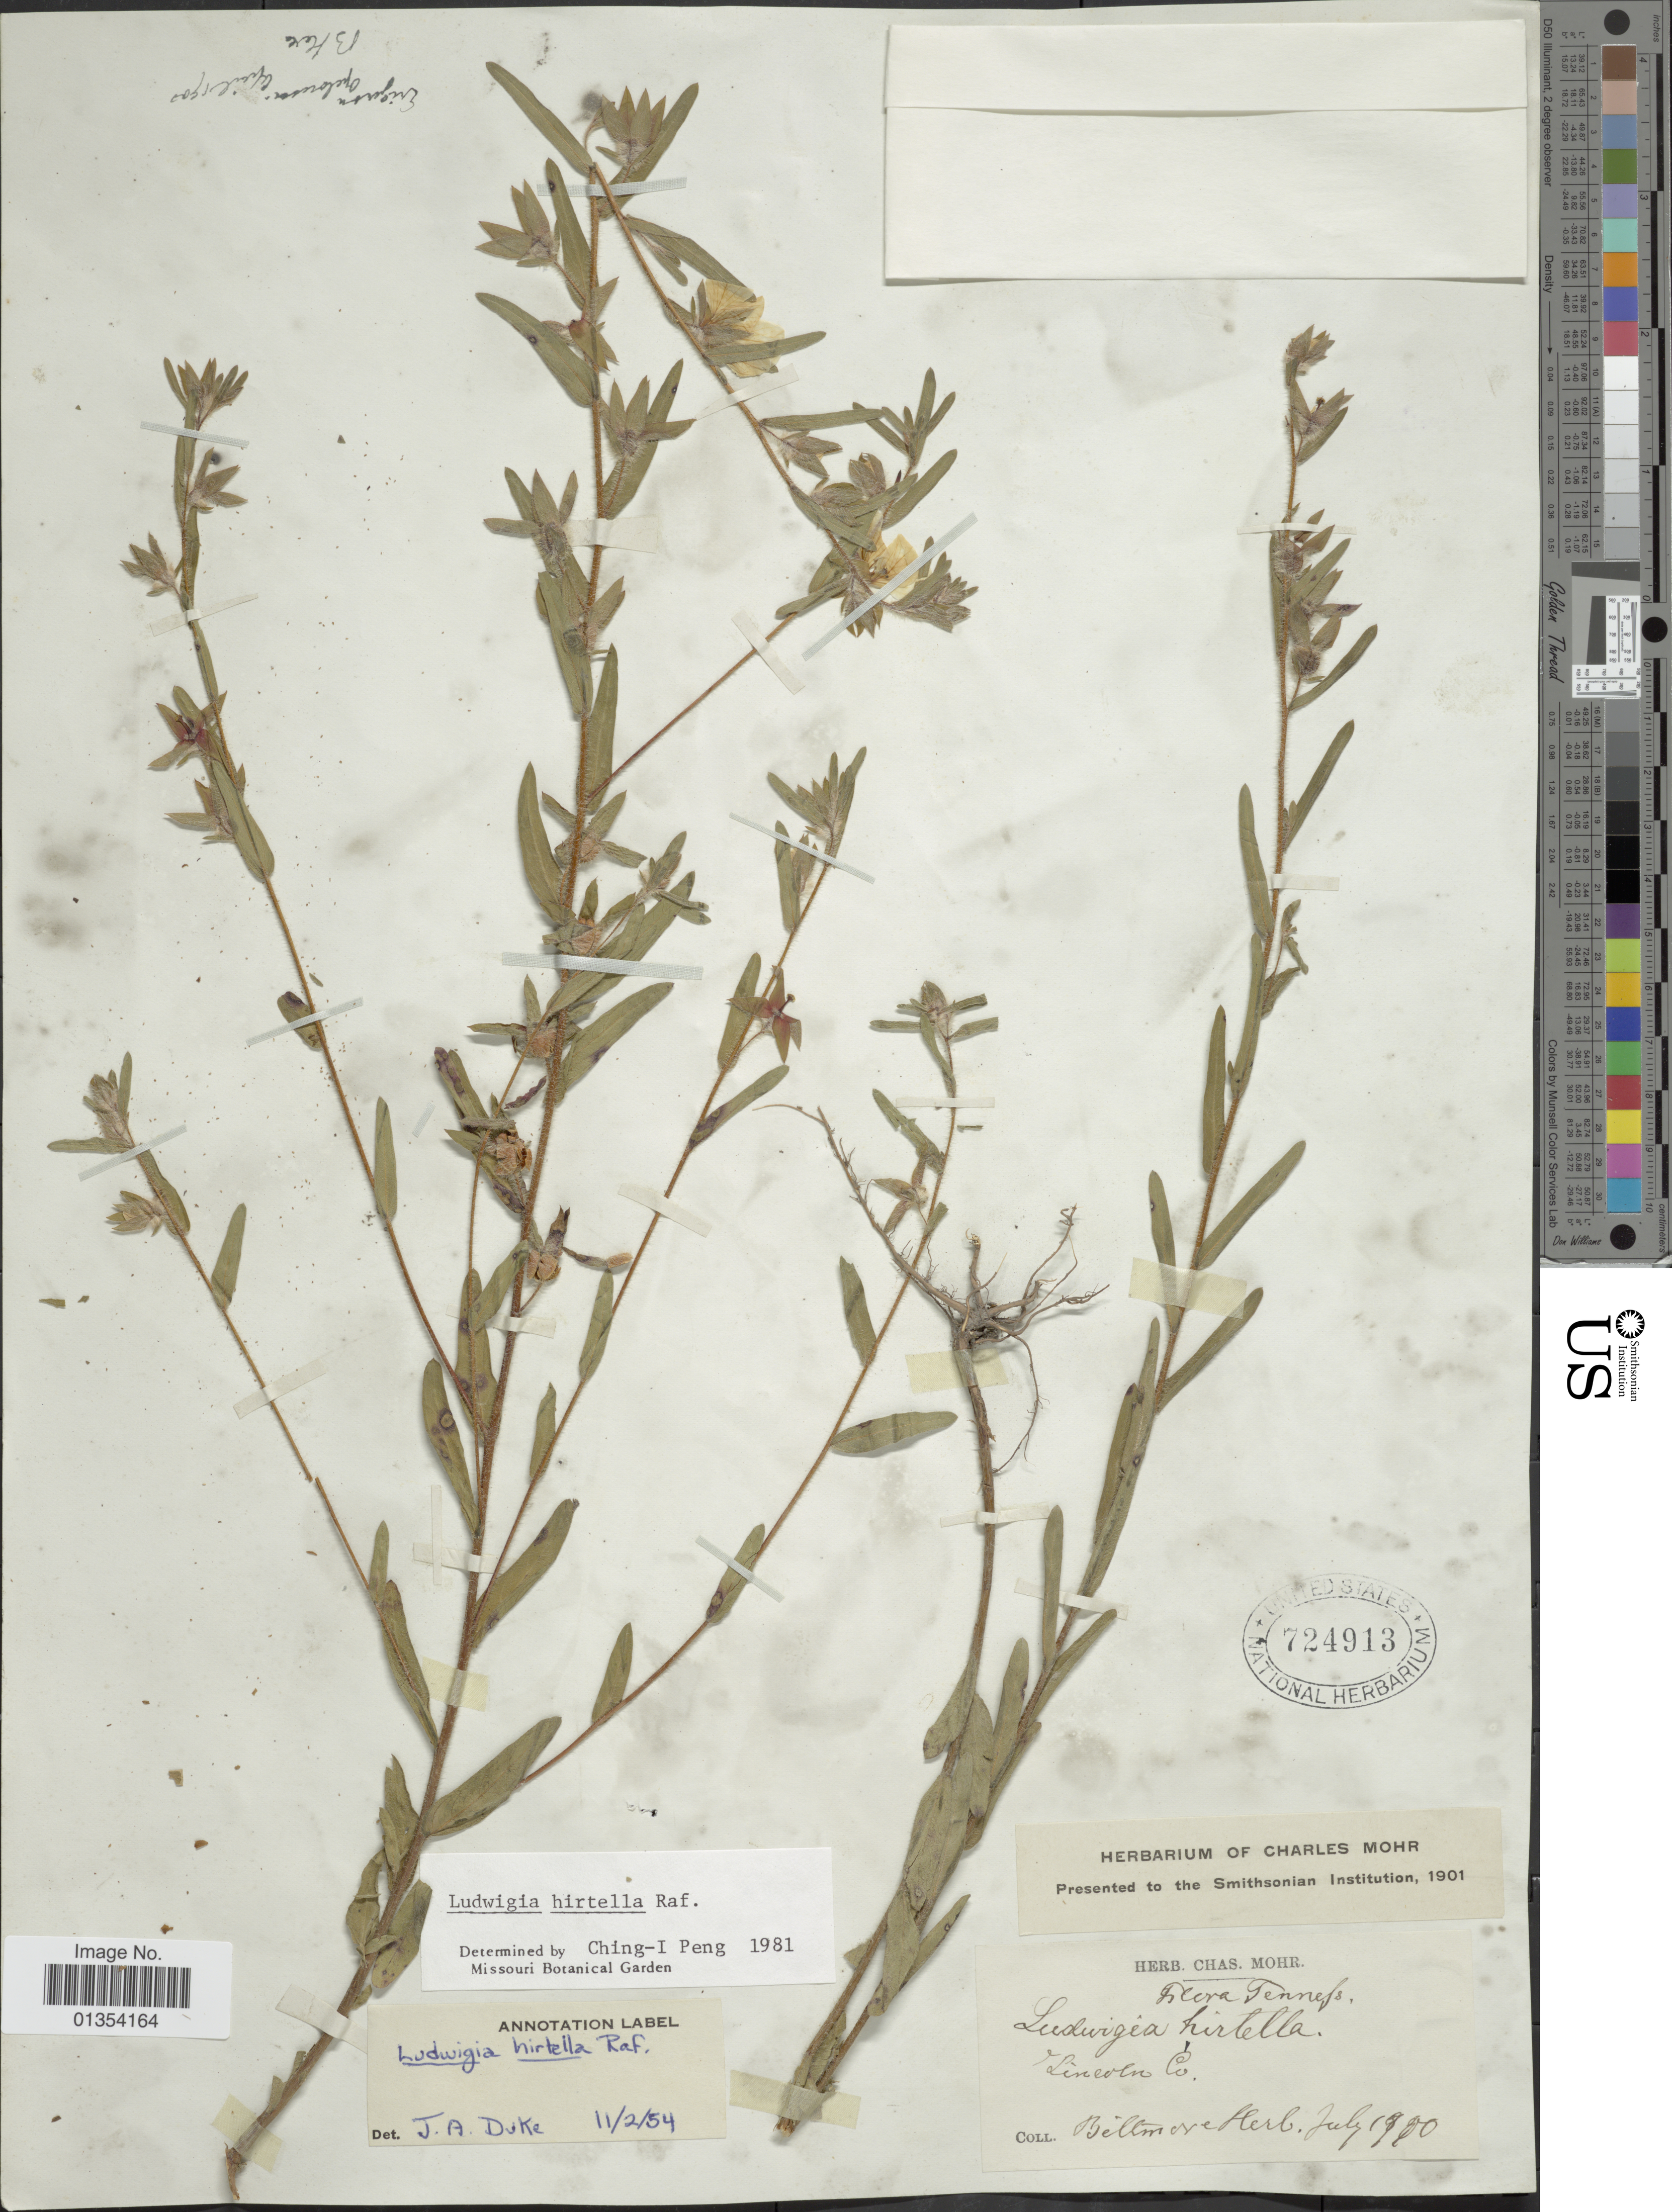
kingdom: Plantae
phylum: Tracheophyta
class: Magnoliopsida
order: Myrtales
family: Onagraceae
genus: Ludwigia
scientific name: Ludwigia hirtella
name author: Raf.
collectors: ex herb. Biltmore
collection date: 1900-07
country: United States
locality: Lincoln Co.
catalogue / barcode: US 724913